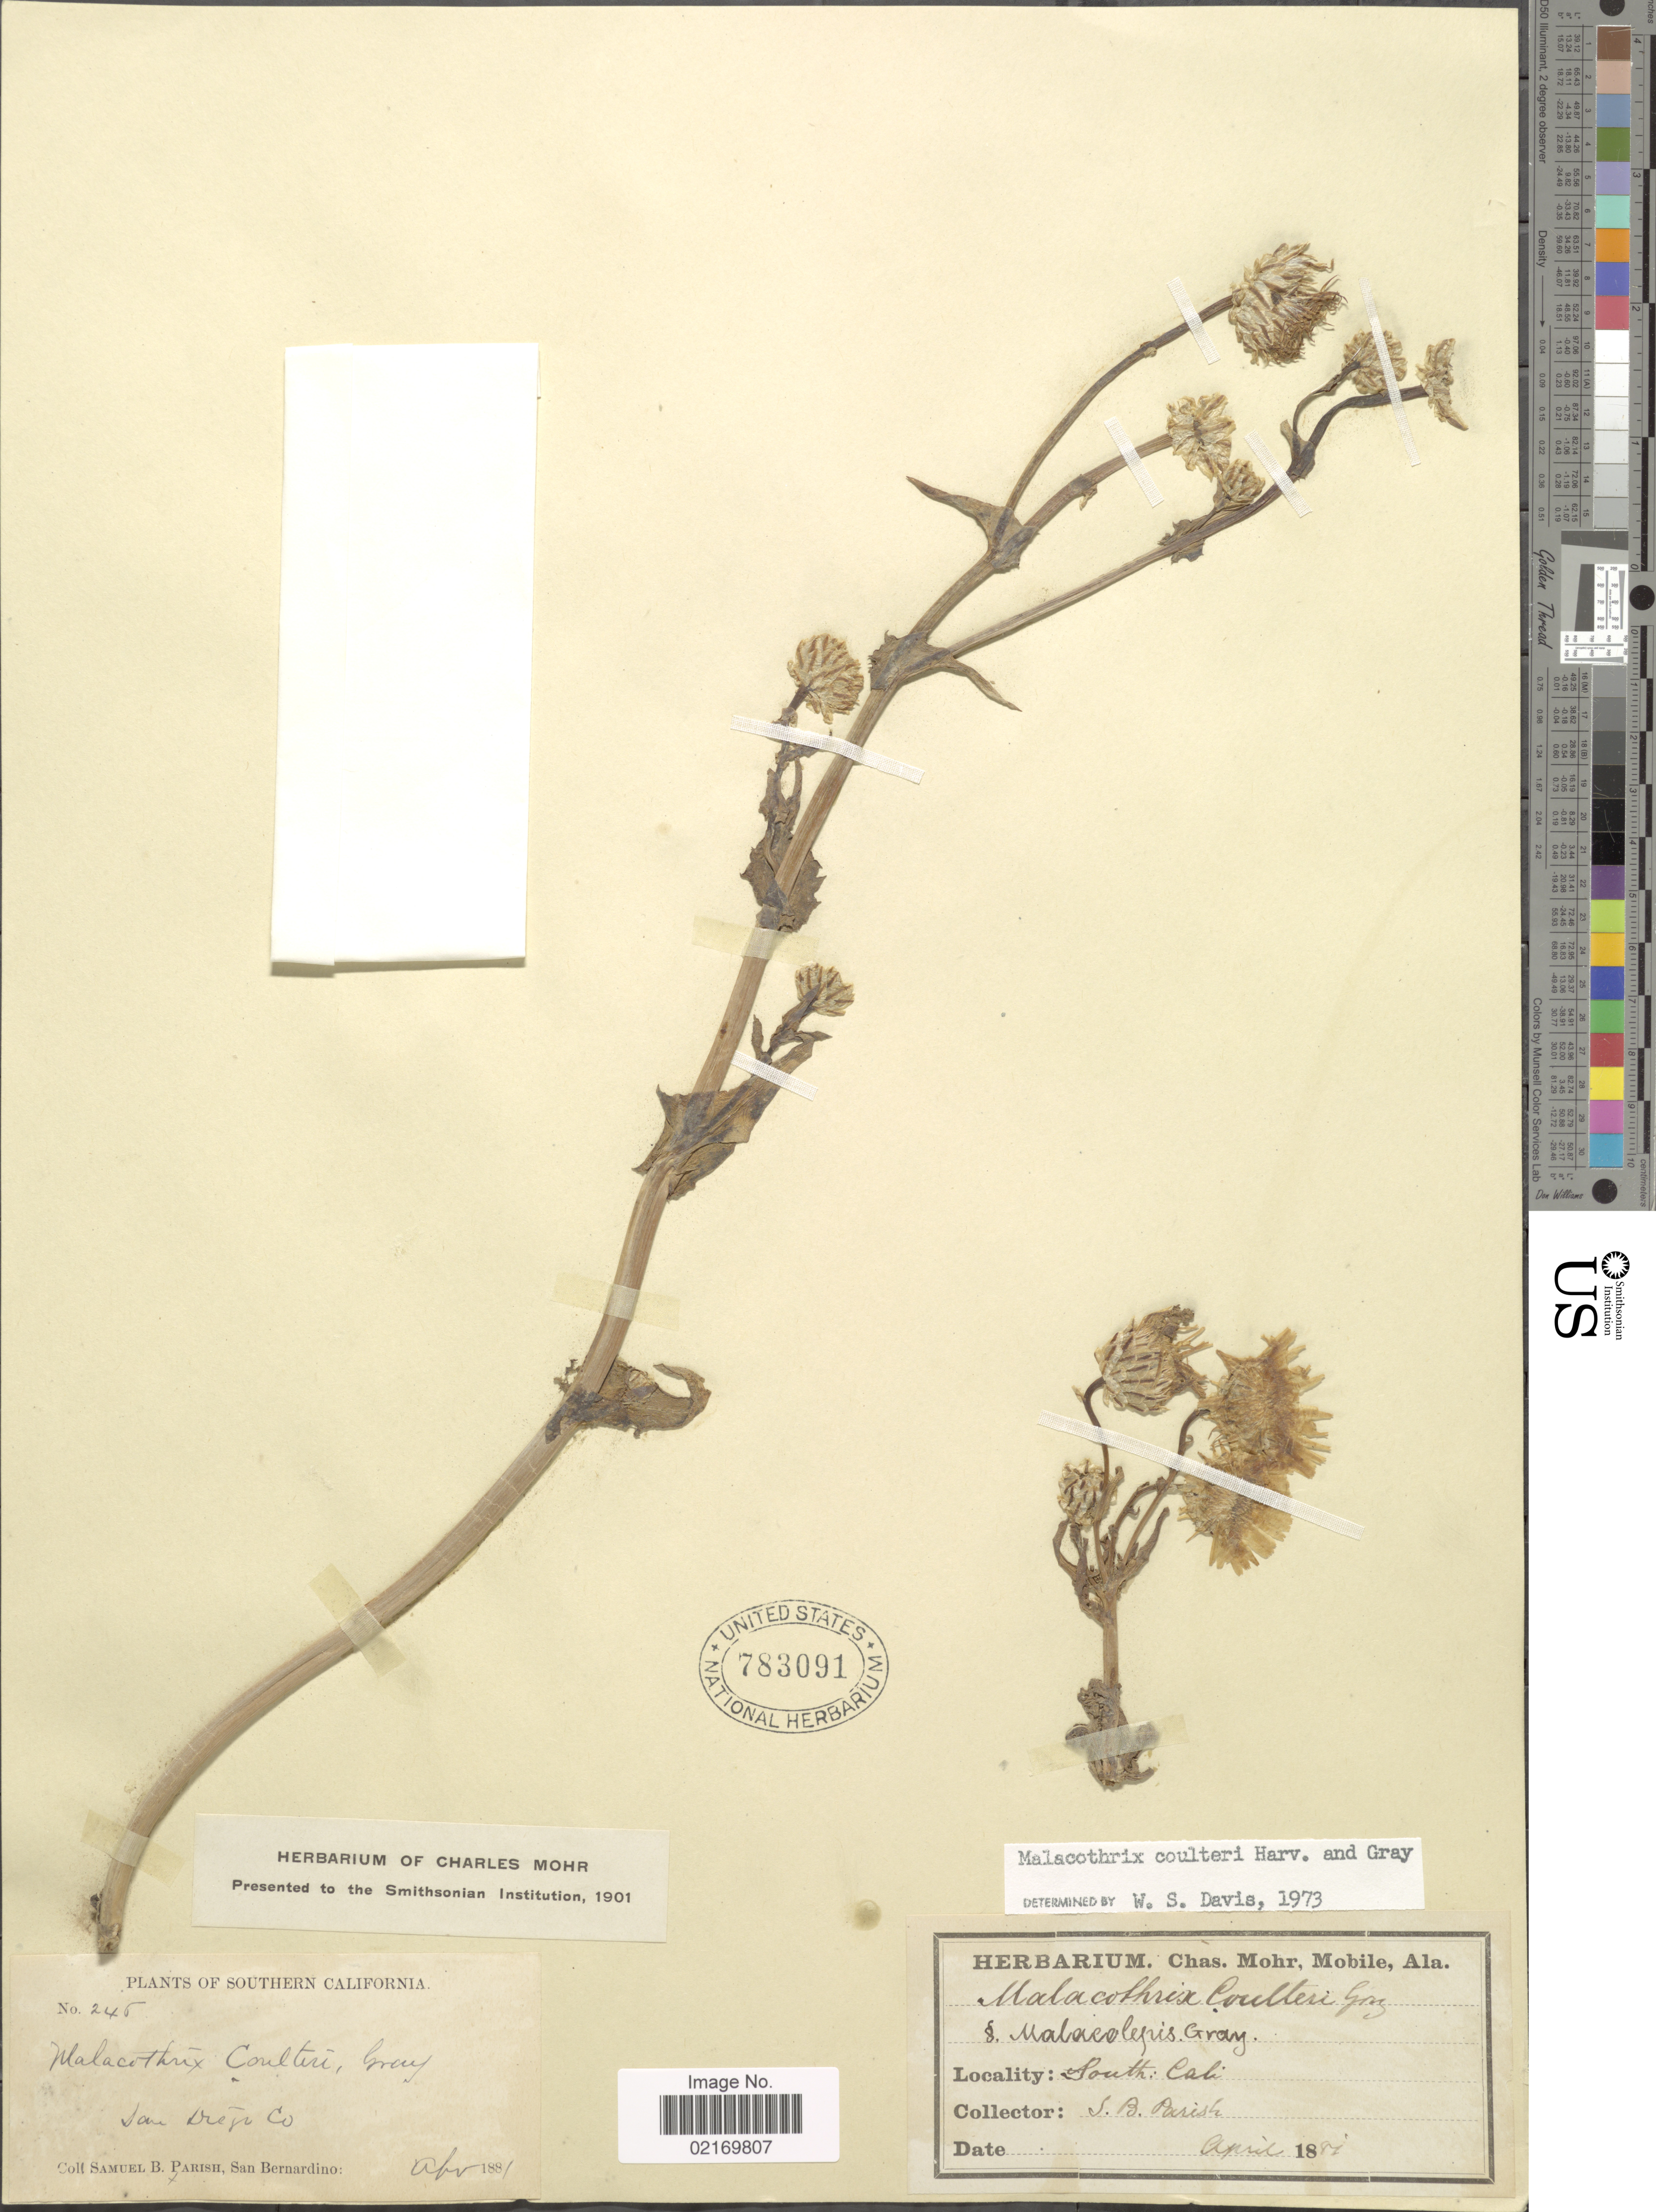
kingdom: Plantae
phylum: Tracheophyta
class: Magnoliopsida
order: Asterales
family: Asteraceae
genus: Malacothrix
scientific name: Malacothrix coulteri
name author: Harv. & A. Gray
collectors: S. B. Parish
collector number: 245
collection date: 1881-04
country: United States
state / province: California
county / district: San Diego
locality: Southern California, San Diego Co.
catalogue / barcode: US 783091